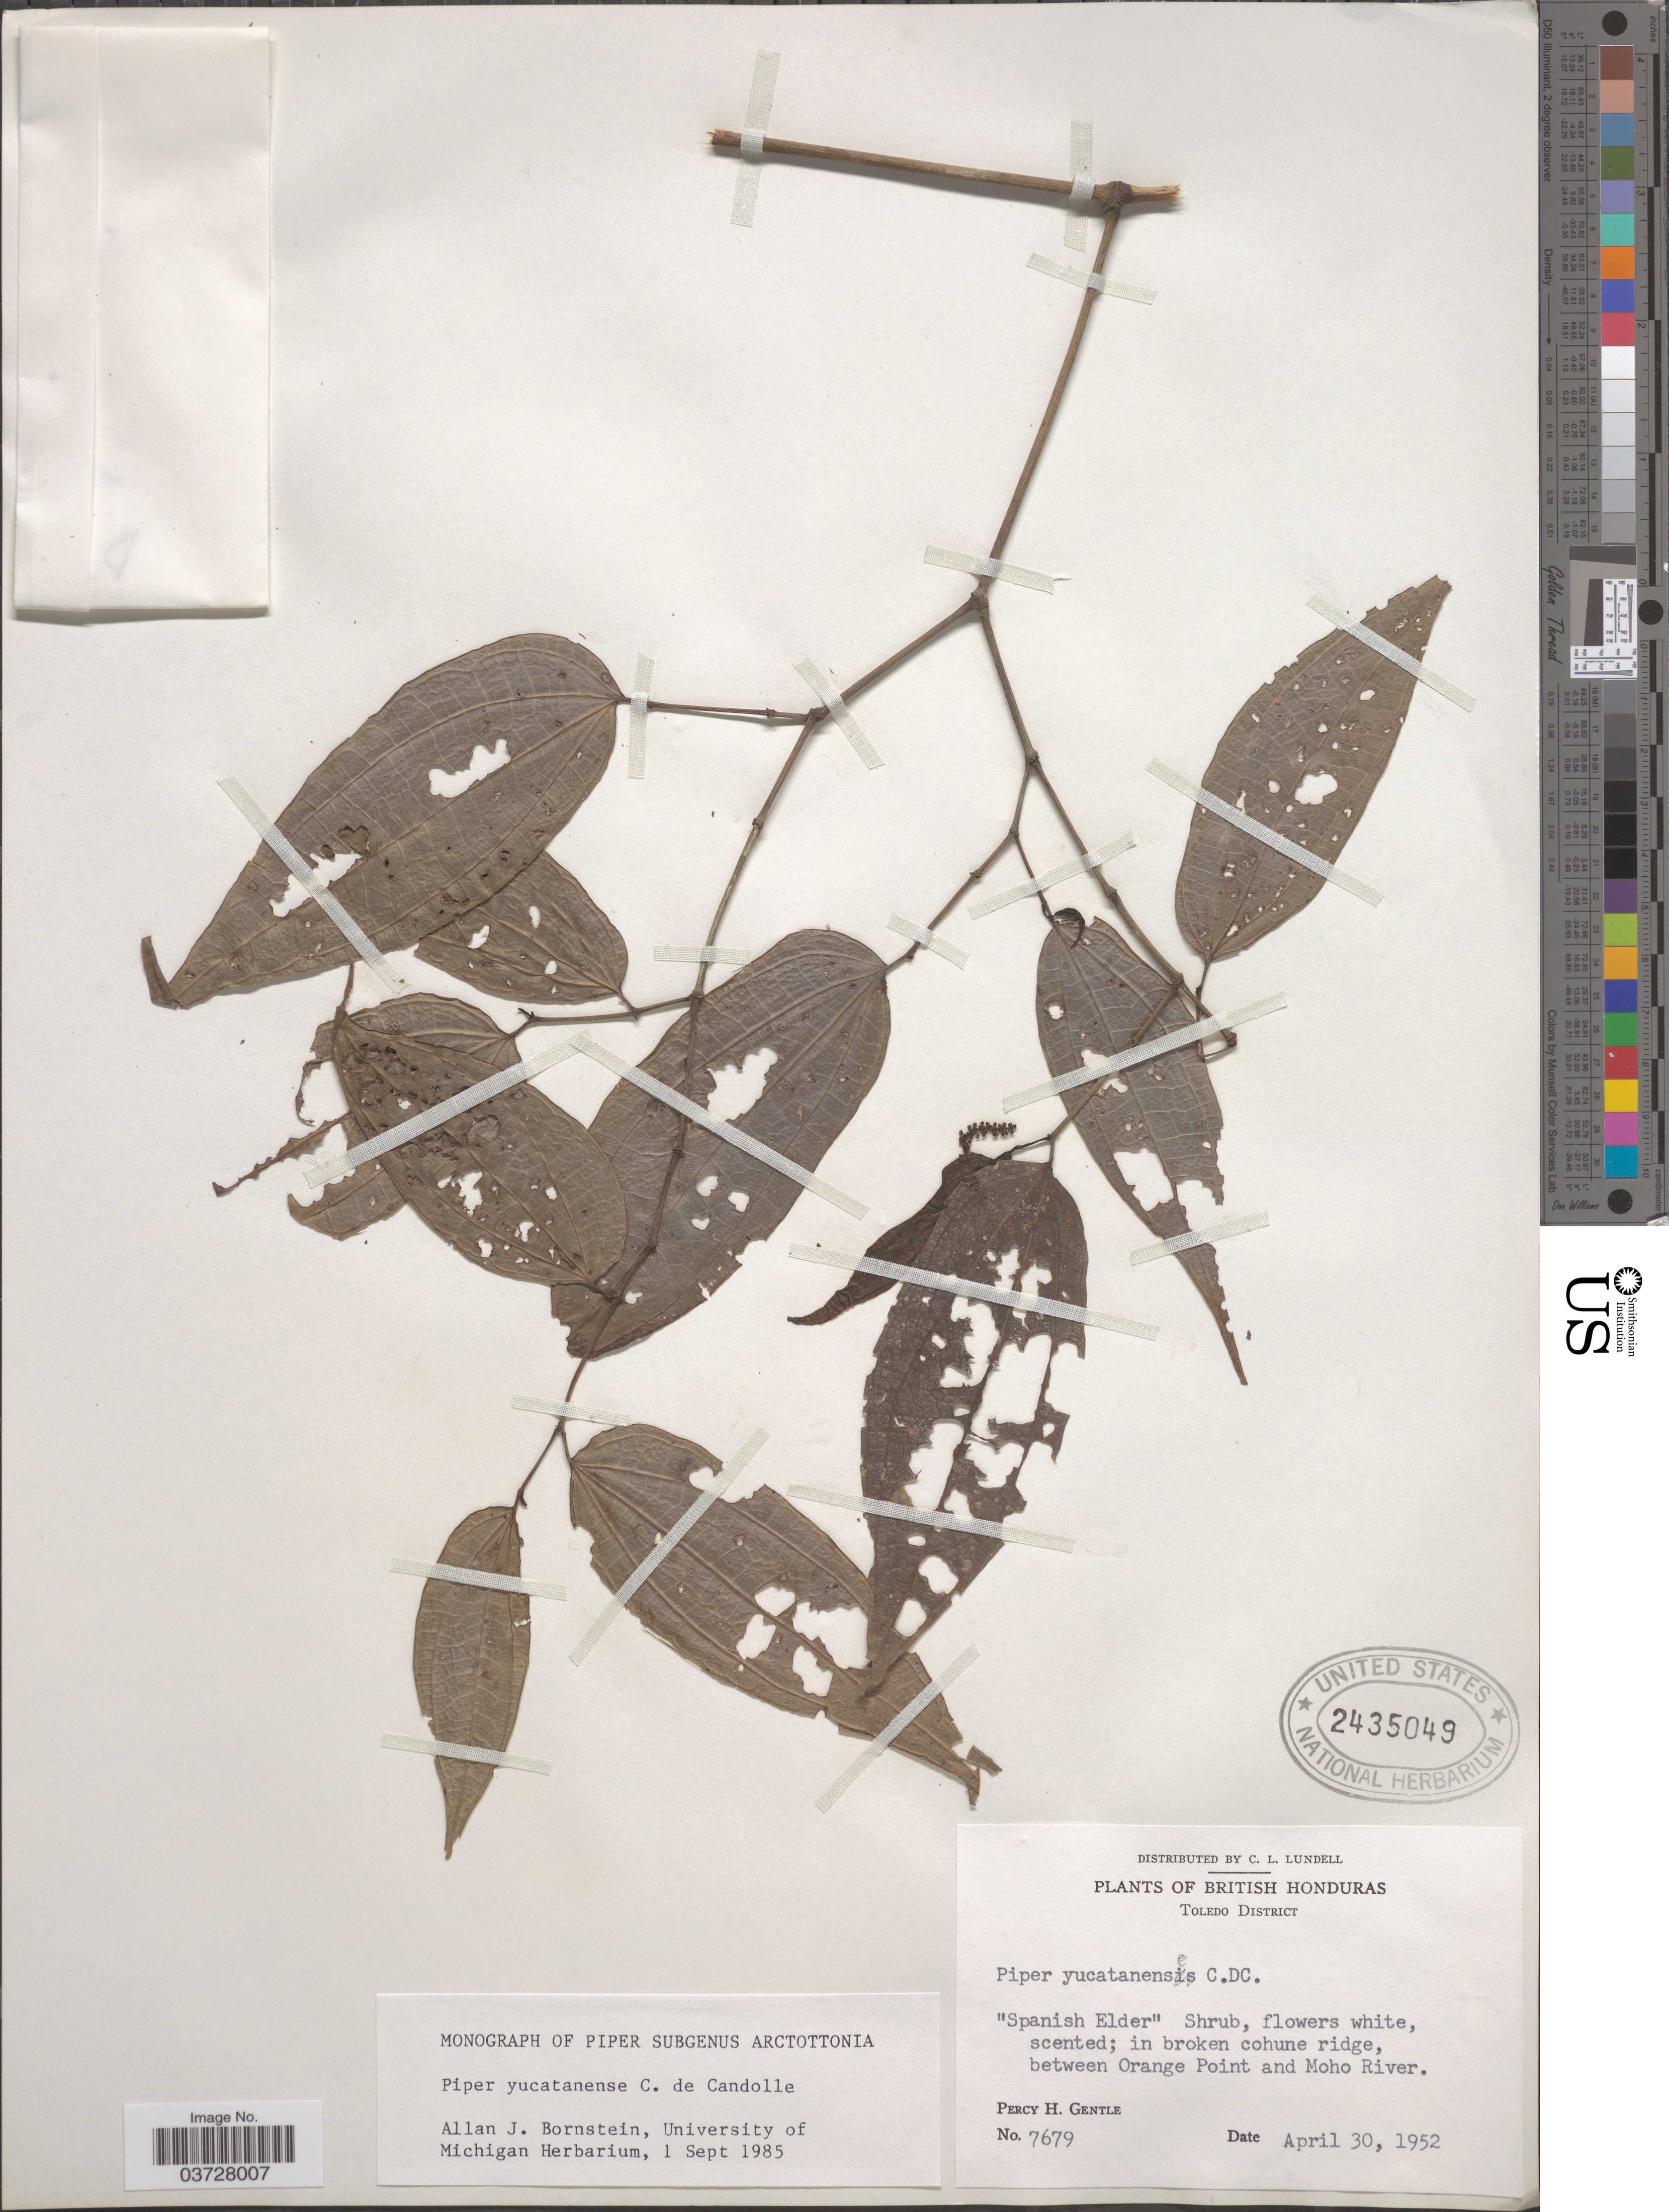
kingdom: Plantae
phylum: Tracheophyta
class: Magnoliopsida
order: Piperales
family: Piperaceae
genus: Piper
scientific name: Piper yucatanense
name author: DC.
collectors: P. H. Gentle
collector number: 7679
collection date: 1952-04-30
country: Belize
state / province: Toledo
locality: British Honduras. Toledo District. In broken cohune ridge, between Orange Point and Moho River.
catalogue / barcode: US 2435049